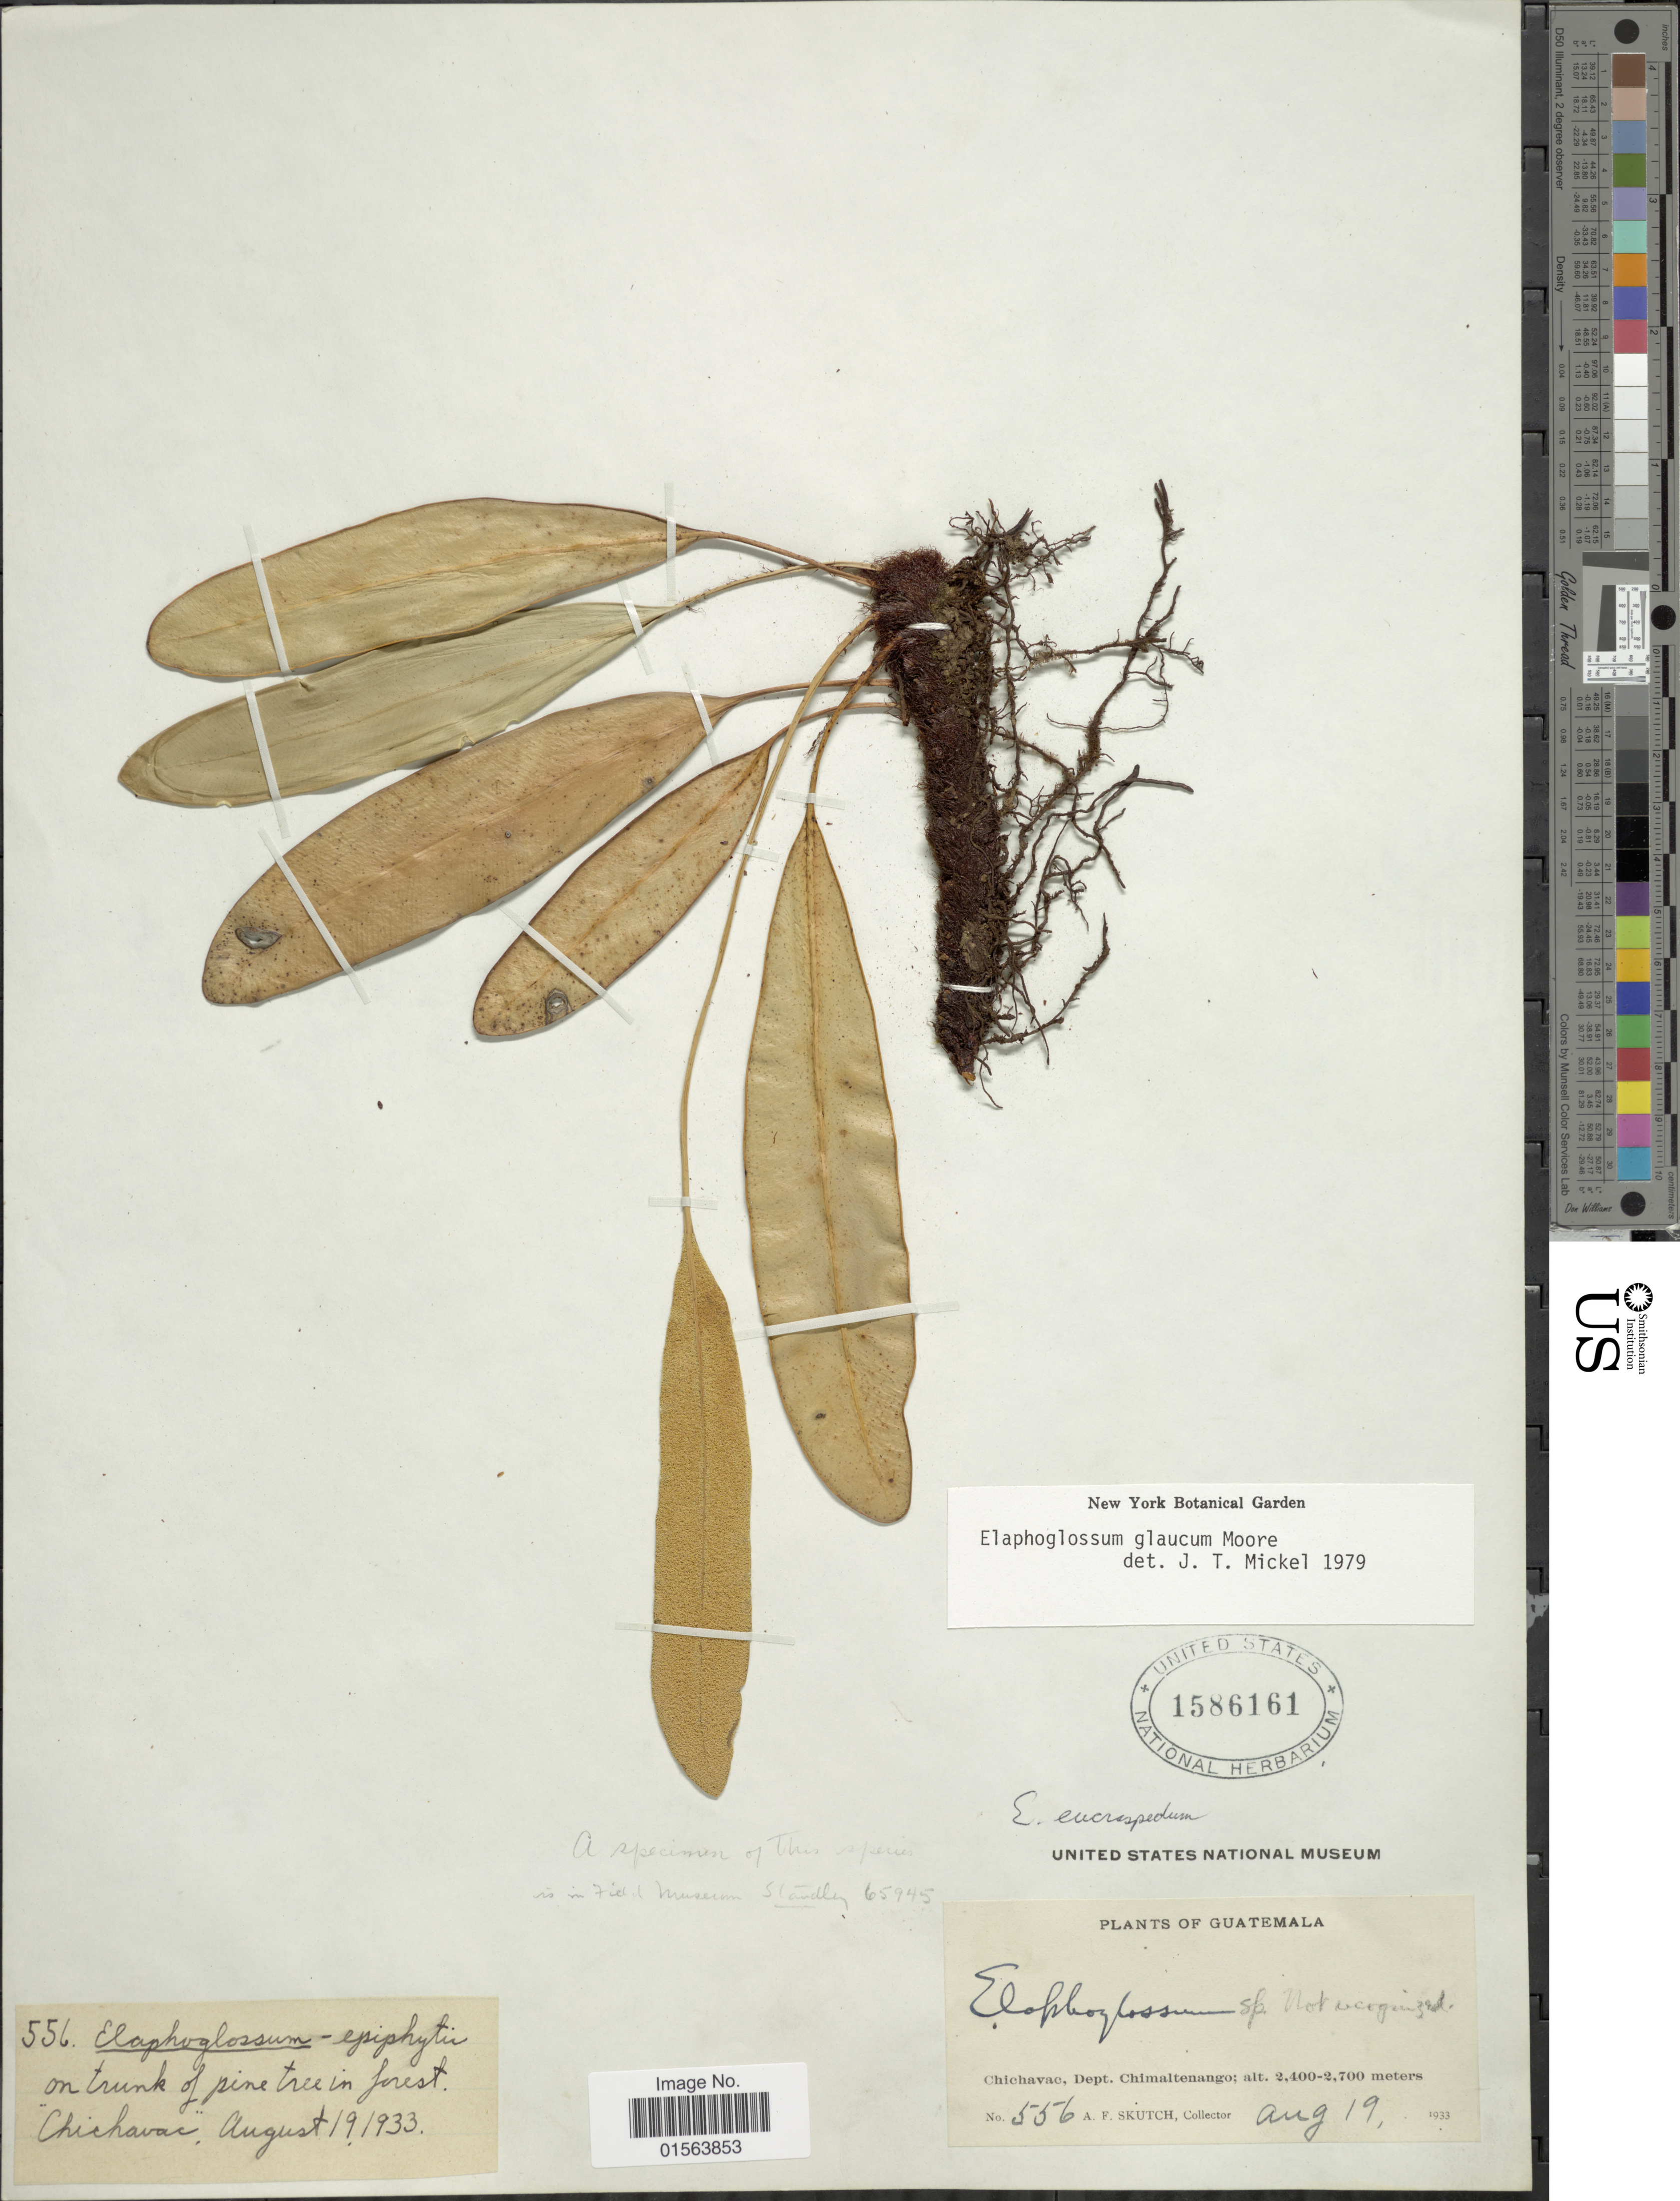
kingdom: Plantae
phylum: Tracheophyta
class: Polypodiopsida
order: Polypodiales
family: Dryopteridaceae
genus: Elaphoglossum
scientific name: Elaphoglossum glaucum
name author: T. Moore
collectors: A. F. Skutch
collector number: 556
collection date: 1933-08-19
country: Guatemala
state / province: Chimaltenango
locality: Chichavac, Dept. Chimaltenango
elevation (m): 2400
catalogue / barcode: US 1586161